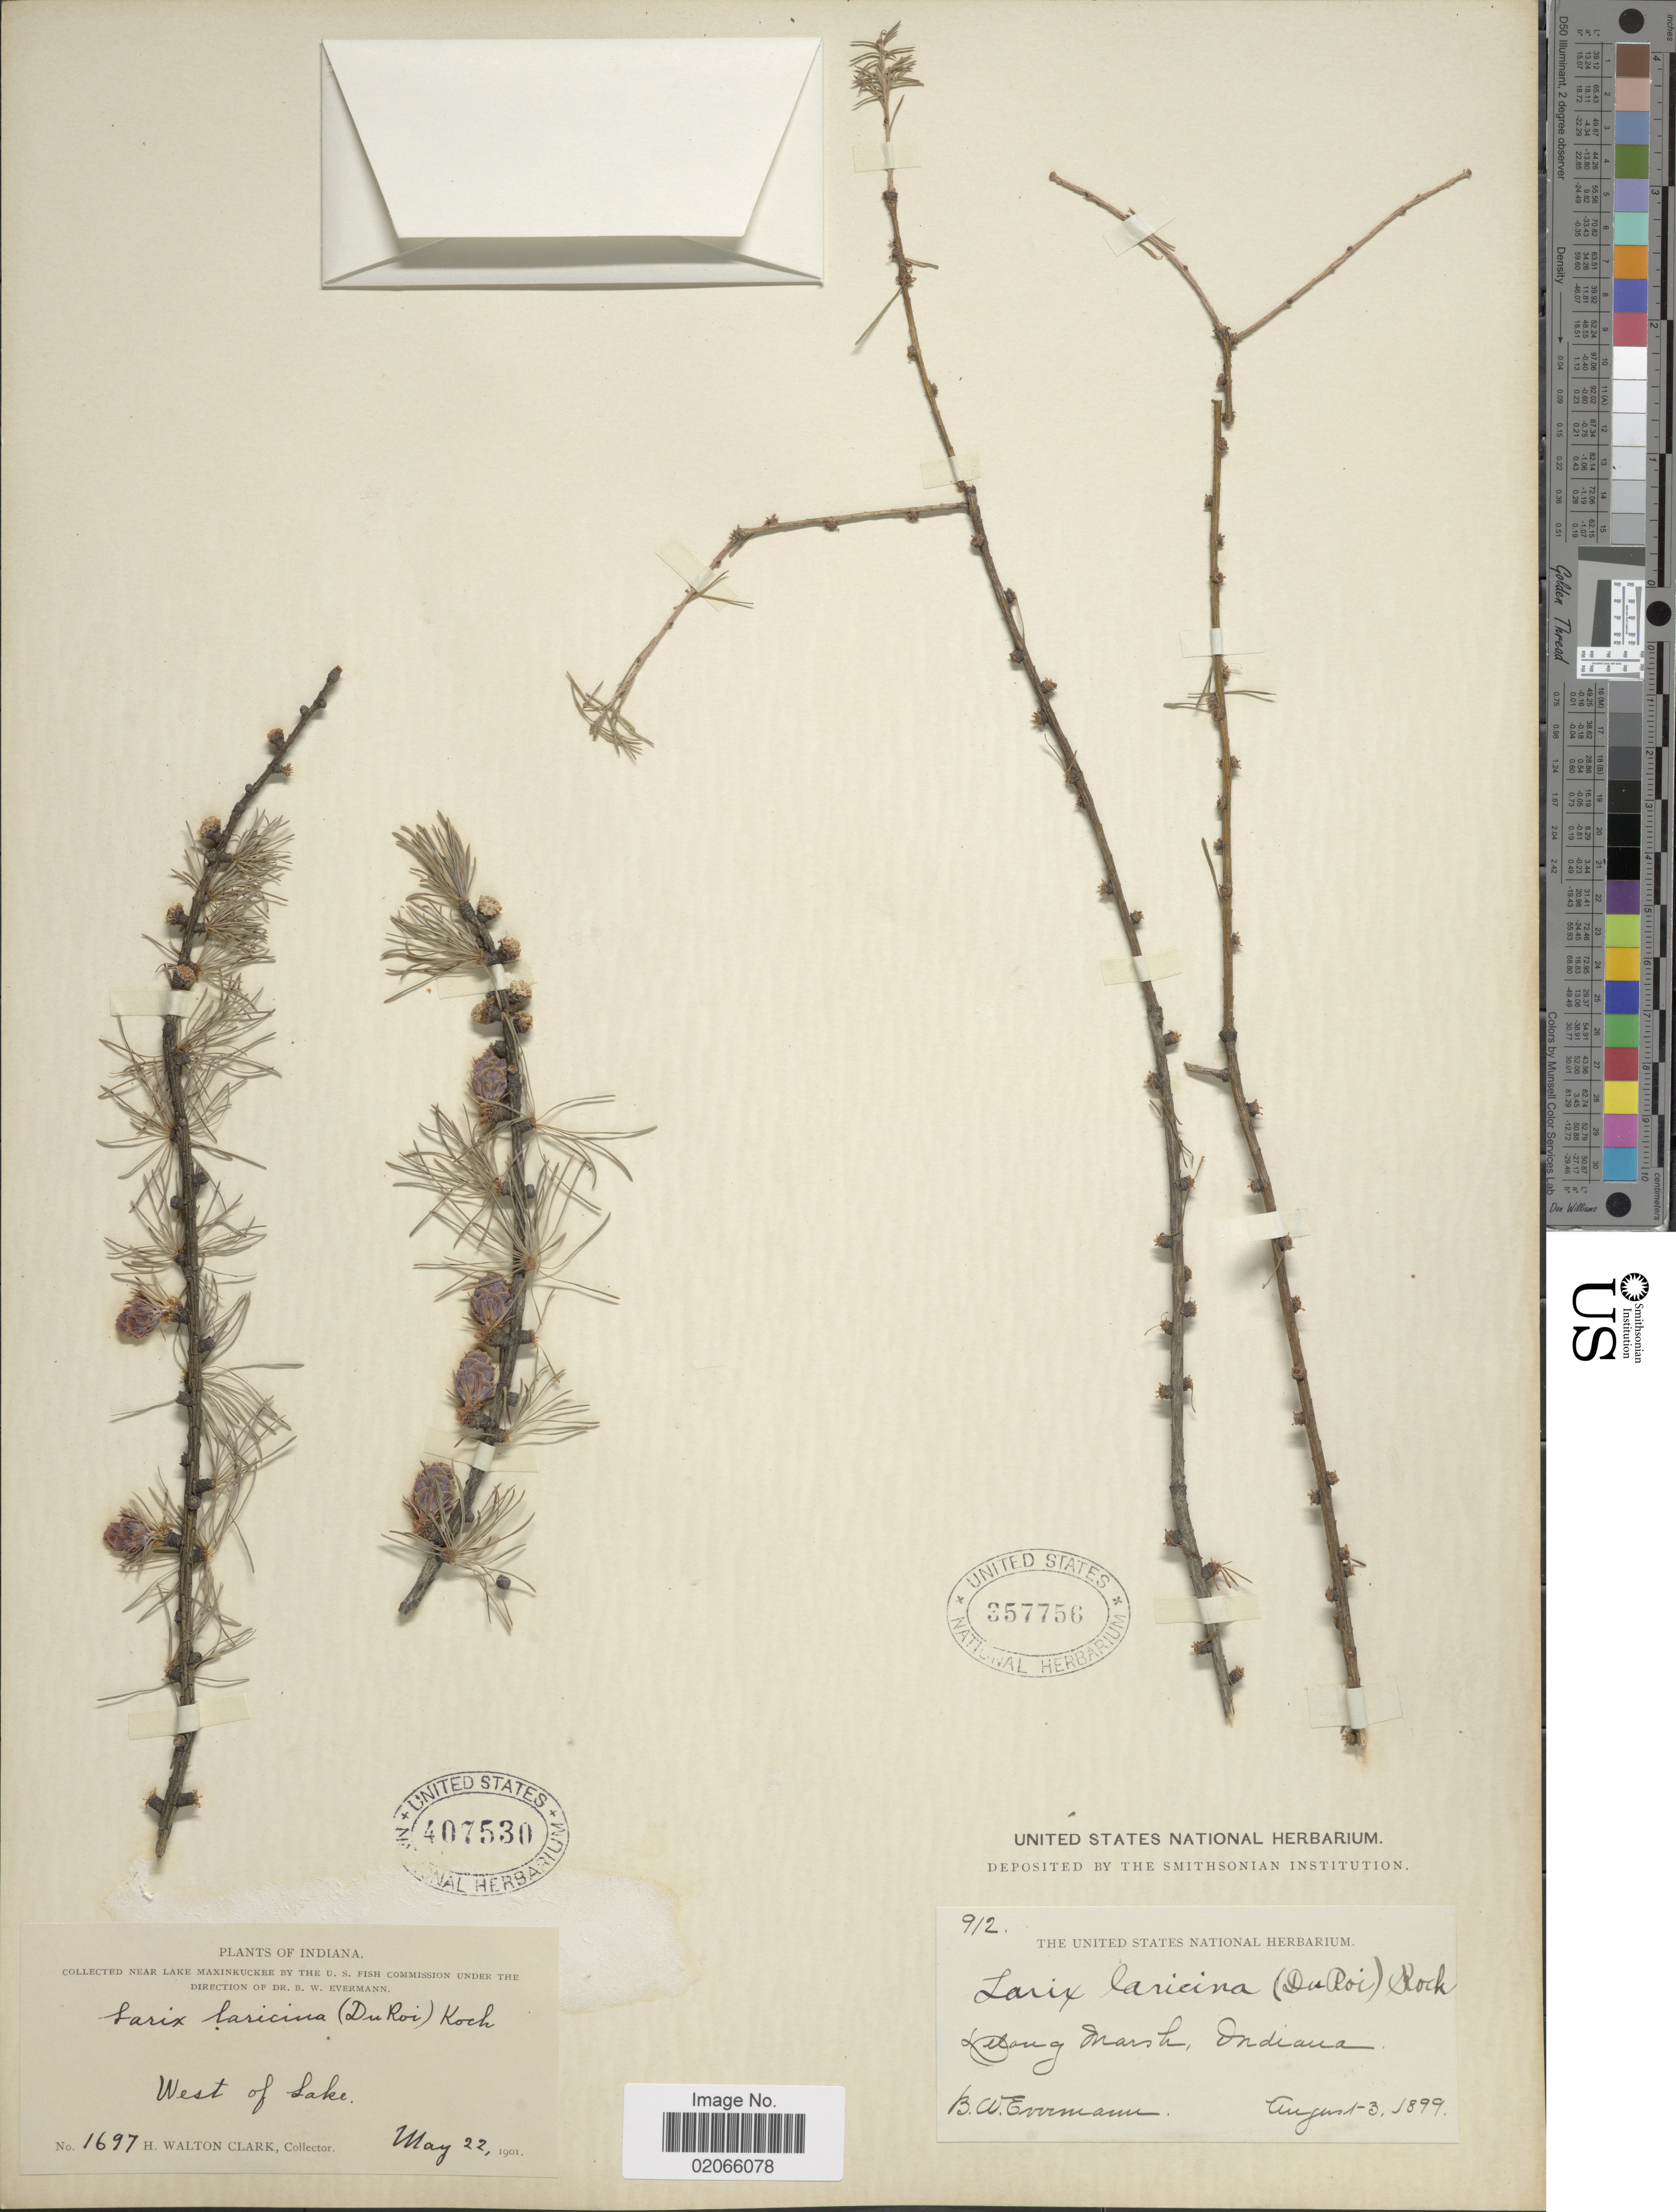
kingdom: Plantae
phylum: Tracheophyta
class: Pinopsida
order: Pinales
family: Pinaceae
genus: Larix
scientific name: Larix laricina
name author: (Du Roi) K. Koch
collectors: H. W. Clark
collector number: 1697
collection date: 1901-05-22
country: United States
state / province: Indiana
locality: Indiana West of Lake.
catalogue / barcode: US 407530